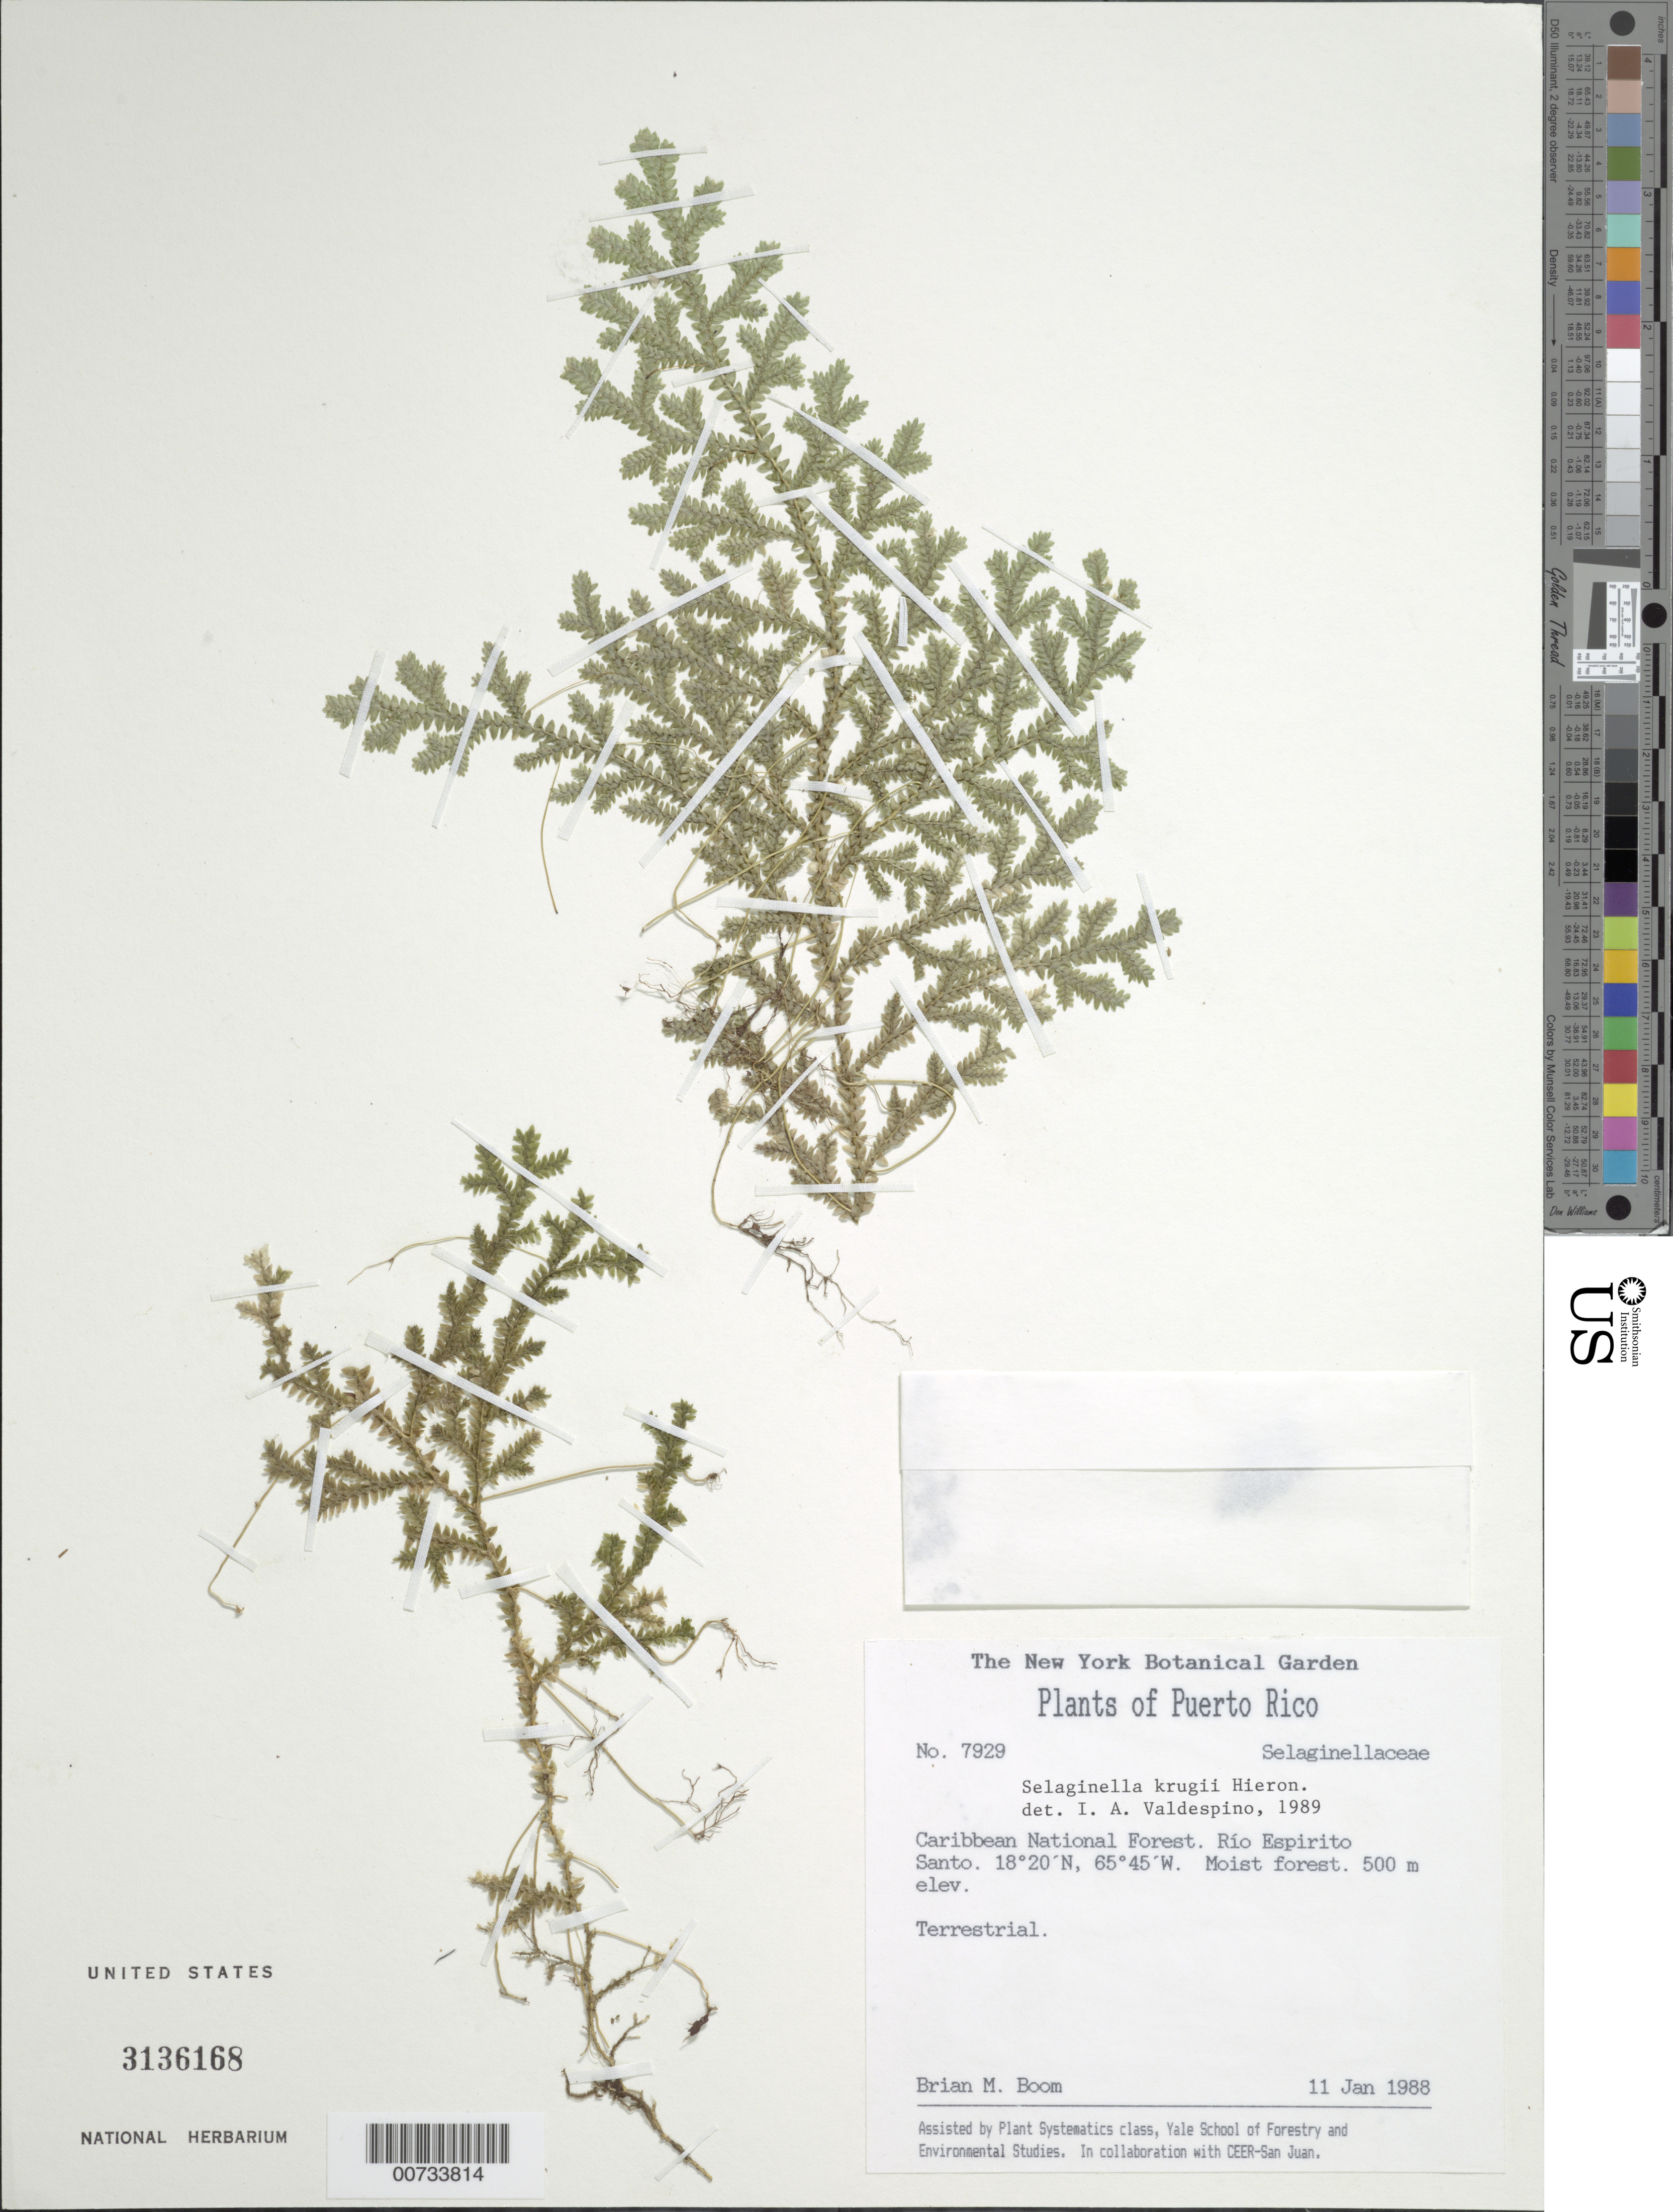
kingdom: Plantae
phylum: Tracheophyta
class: Lycopodiopsida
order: Selaginellales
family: Selaginellaceae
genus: Selaginella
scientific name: Selaginella krugii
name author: Hieron.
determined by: Valdespino, I. A., (PMA), Universidad de Panama (PANAMA)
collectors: B. M. Boom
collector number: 7929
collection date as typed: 11 Jan 1988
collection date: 1988-01-11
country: Puerto Rico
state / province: Río Grande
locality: Carib. Natl. Forest, Río Espirito Santo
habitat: Moist forest, terrestrial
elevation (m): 500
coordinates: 18.33333333, -65.75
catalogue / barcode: US 3136168